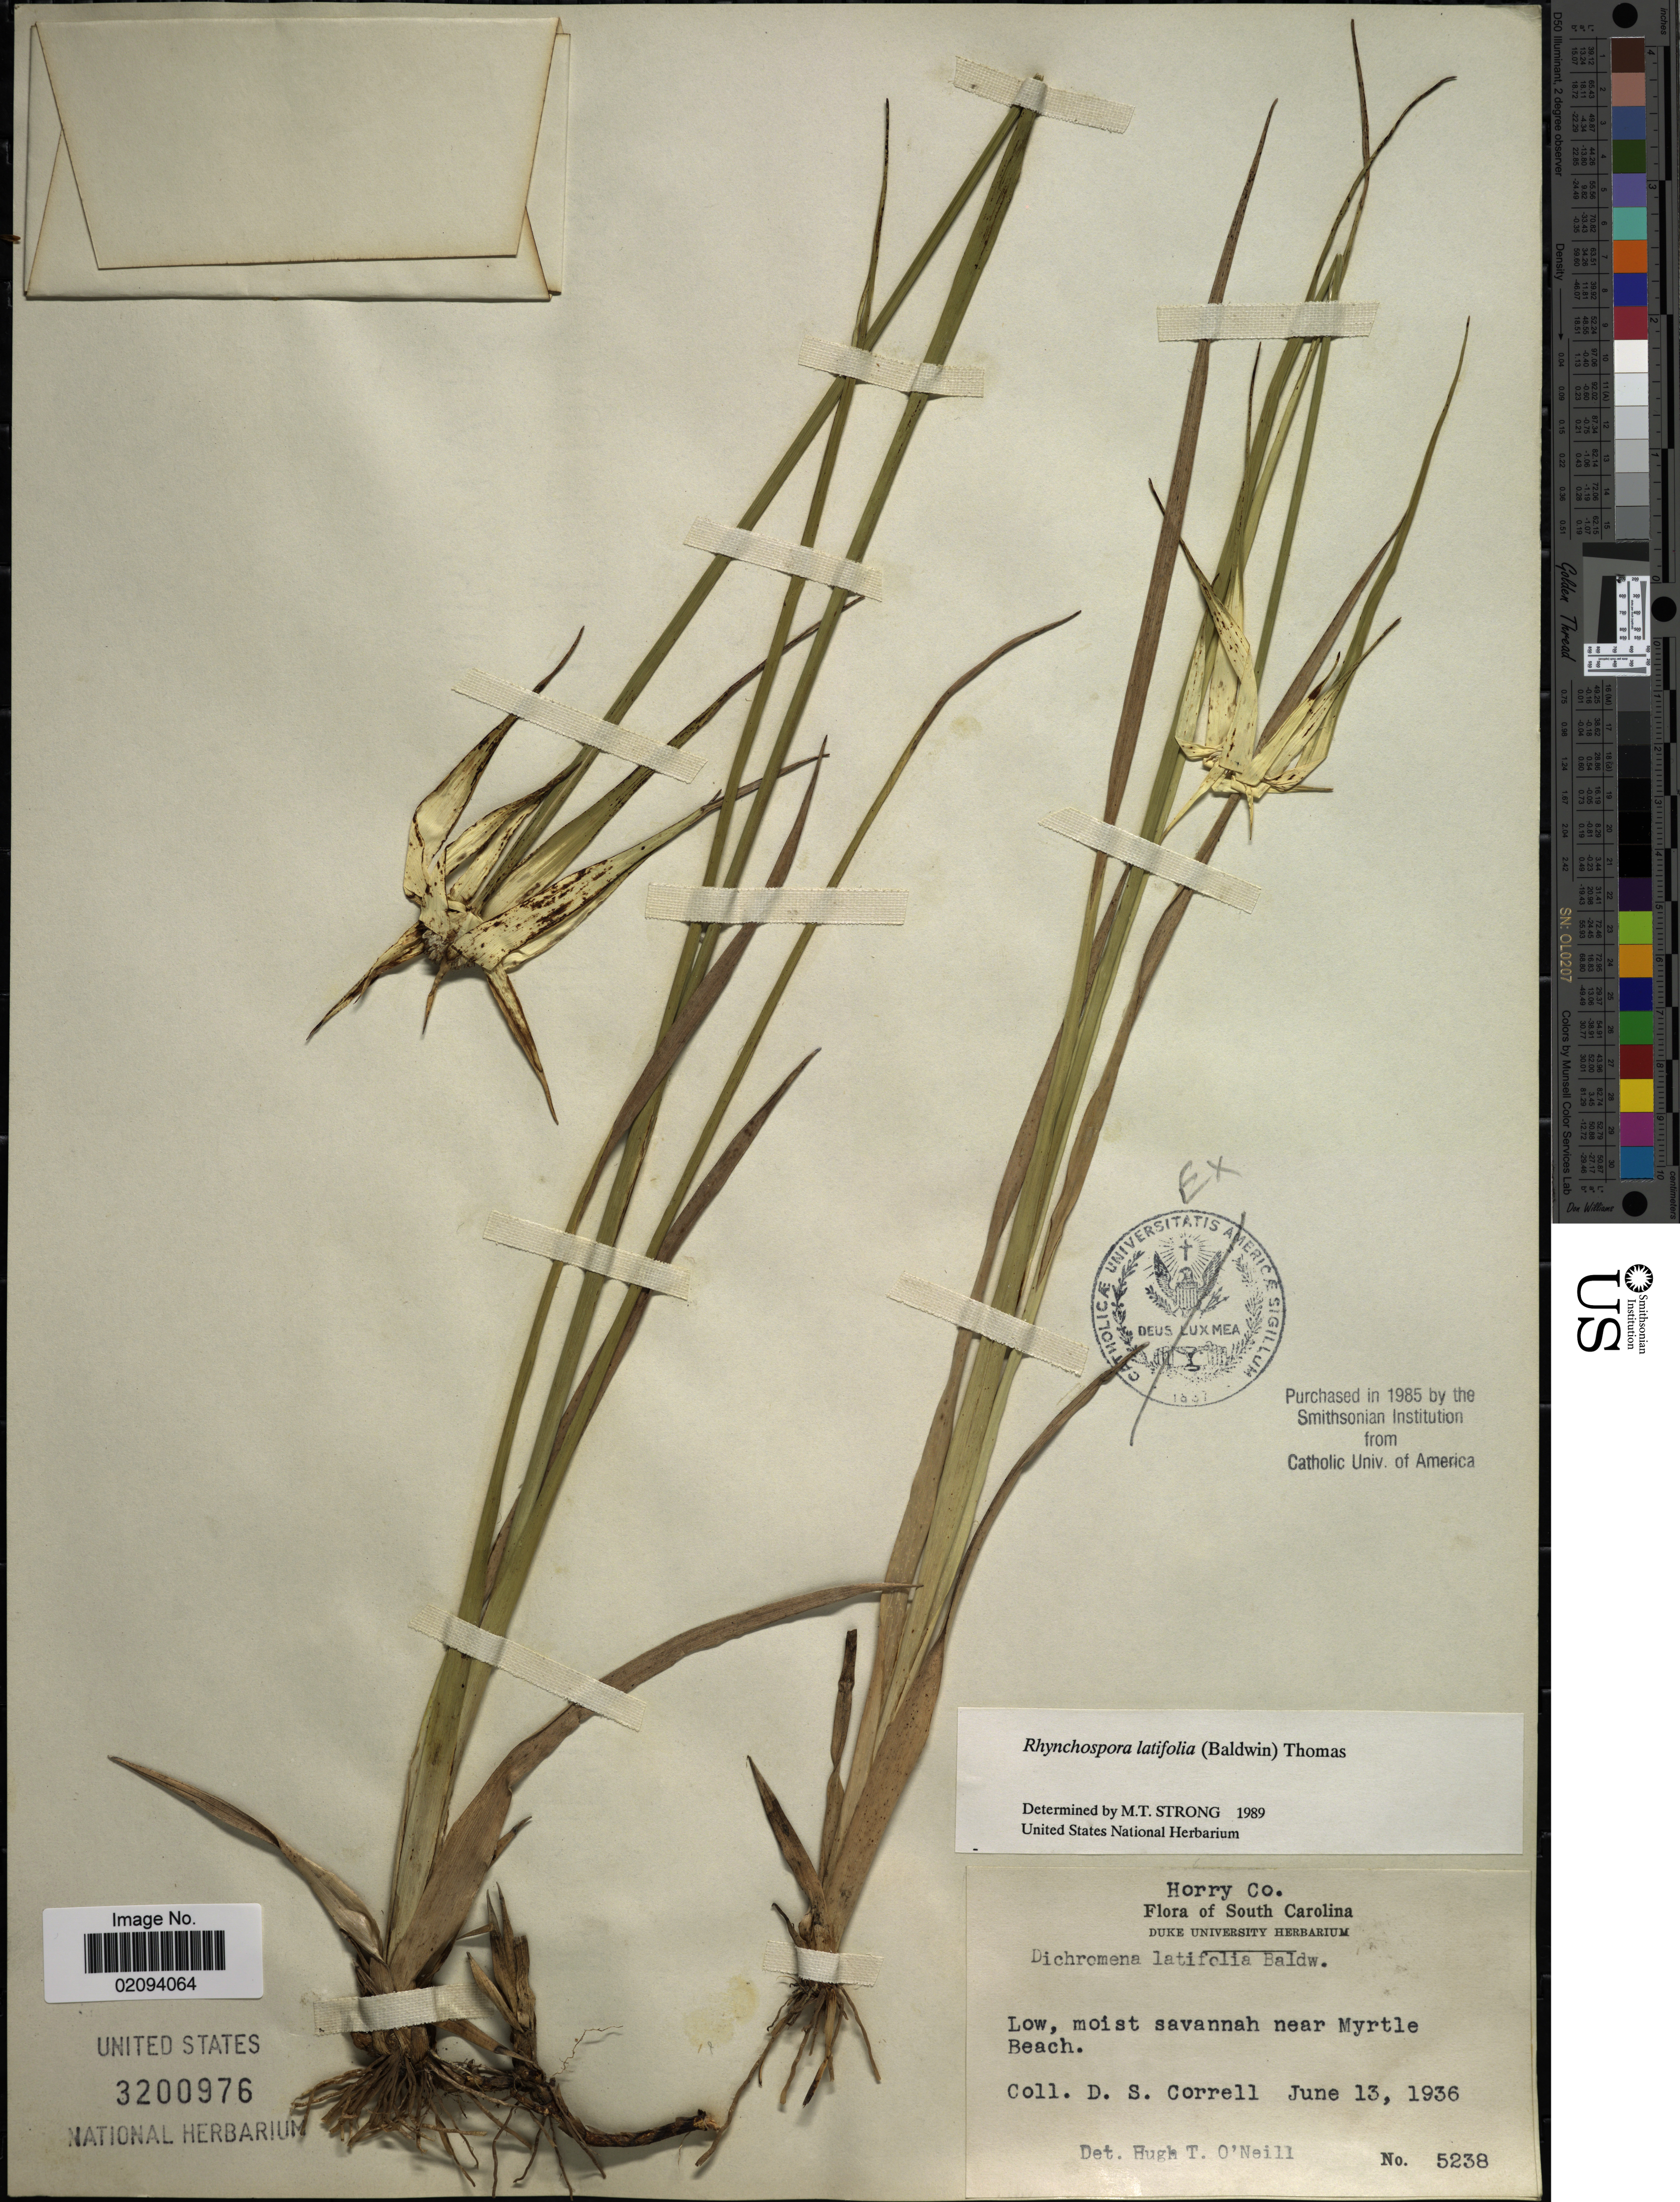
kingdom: Plantae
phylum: Tracheophyta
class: Liliopsida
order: Poales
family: Cyperaceae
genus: Rhynchospora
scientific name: Rhynchospora latifolia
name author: (Baldwin ex Elliott) W.W. Thomas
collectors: D. S. Correll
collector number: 5238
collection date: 1936-06-13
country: United States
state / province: South Carolina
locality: Horry Co. Low, moist savannah near Myrtle Beach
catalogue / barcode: US 3200976